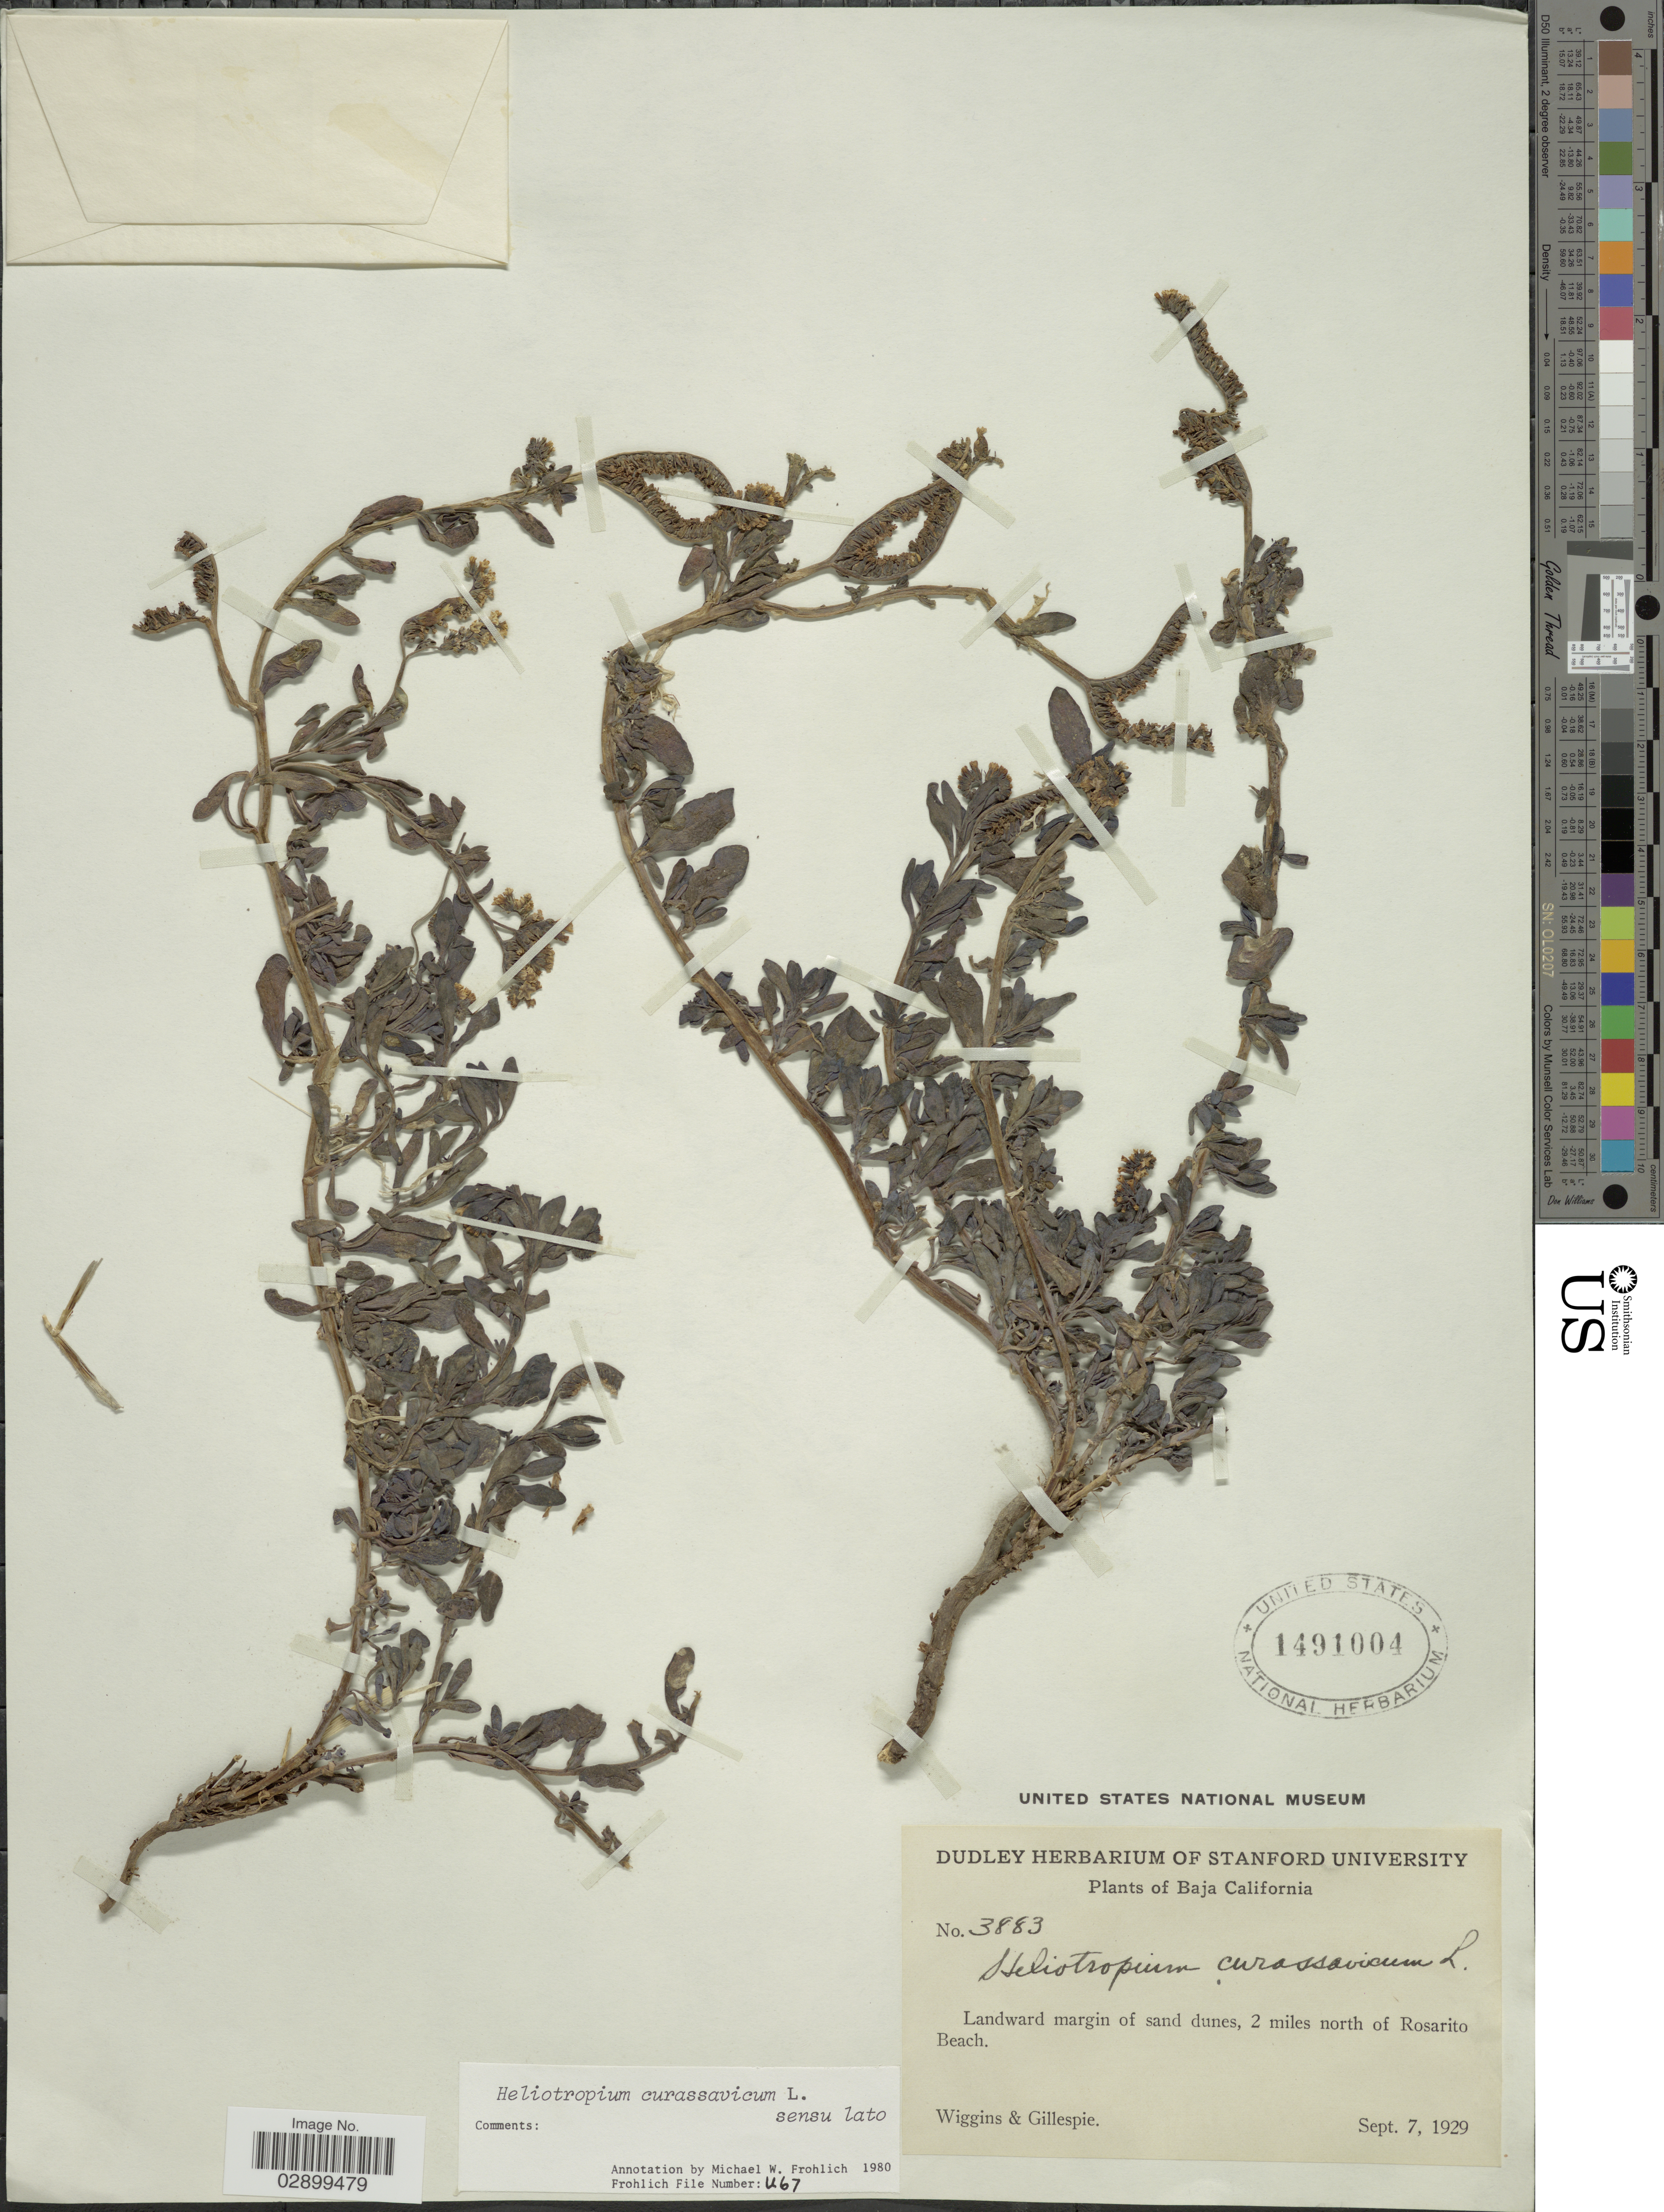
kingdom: Plantae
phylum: Tracheophyta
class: Magnoliopsida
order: Boraginales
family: Heliotropiaceae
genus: Heliotropium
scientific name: Heliotropium curassavicum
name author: L.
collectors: -- Wiggins & -- Gillespie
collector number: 3883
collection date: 1929-09-07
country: Mexico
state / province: Baja California Norte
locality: Landward margin of sand dunes, 2 miles north of Rosarito Beach.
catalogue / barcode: US 1491004